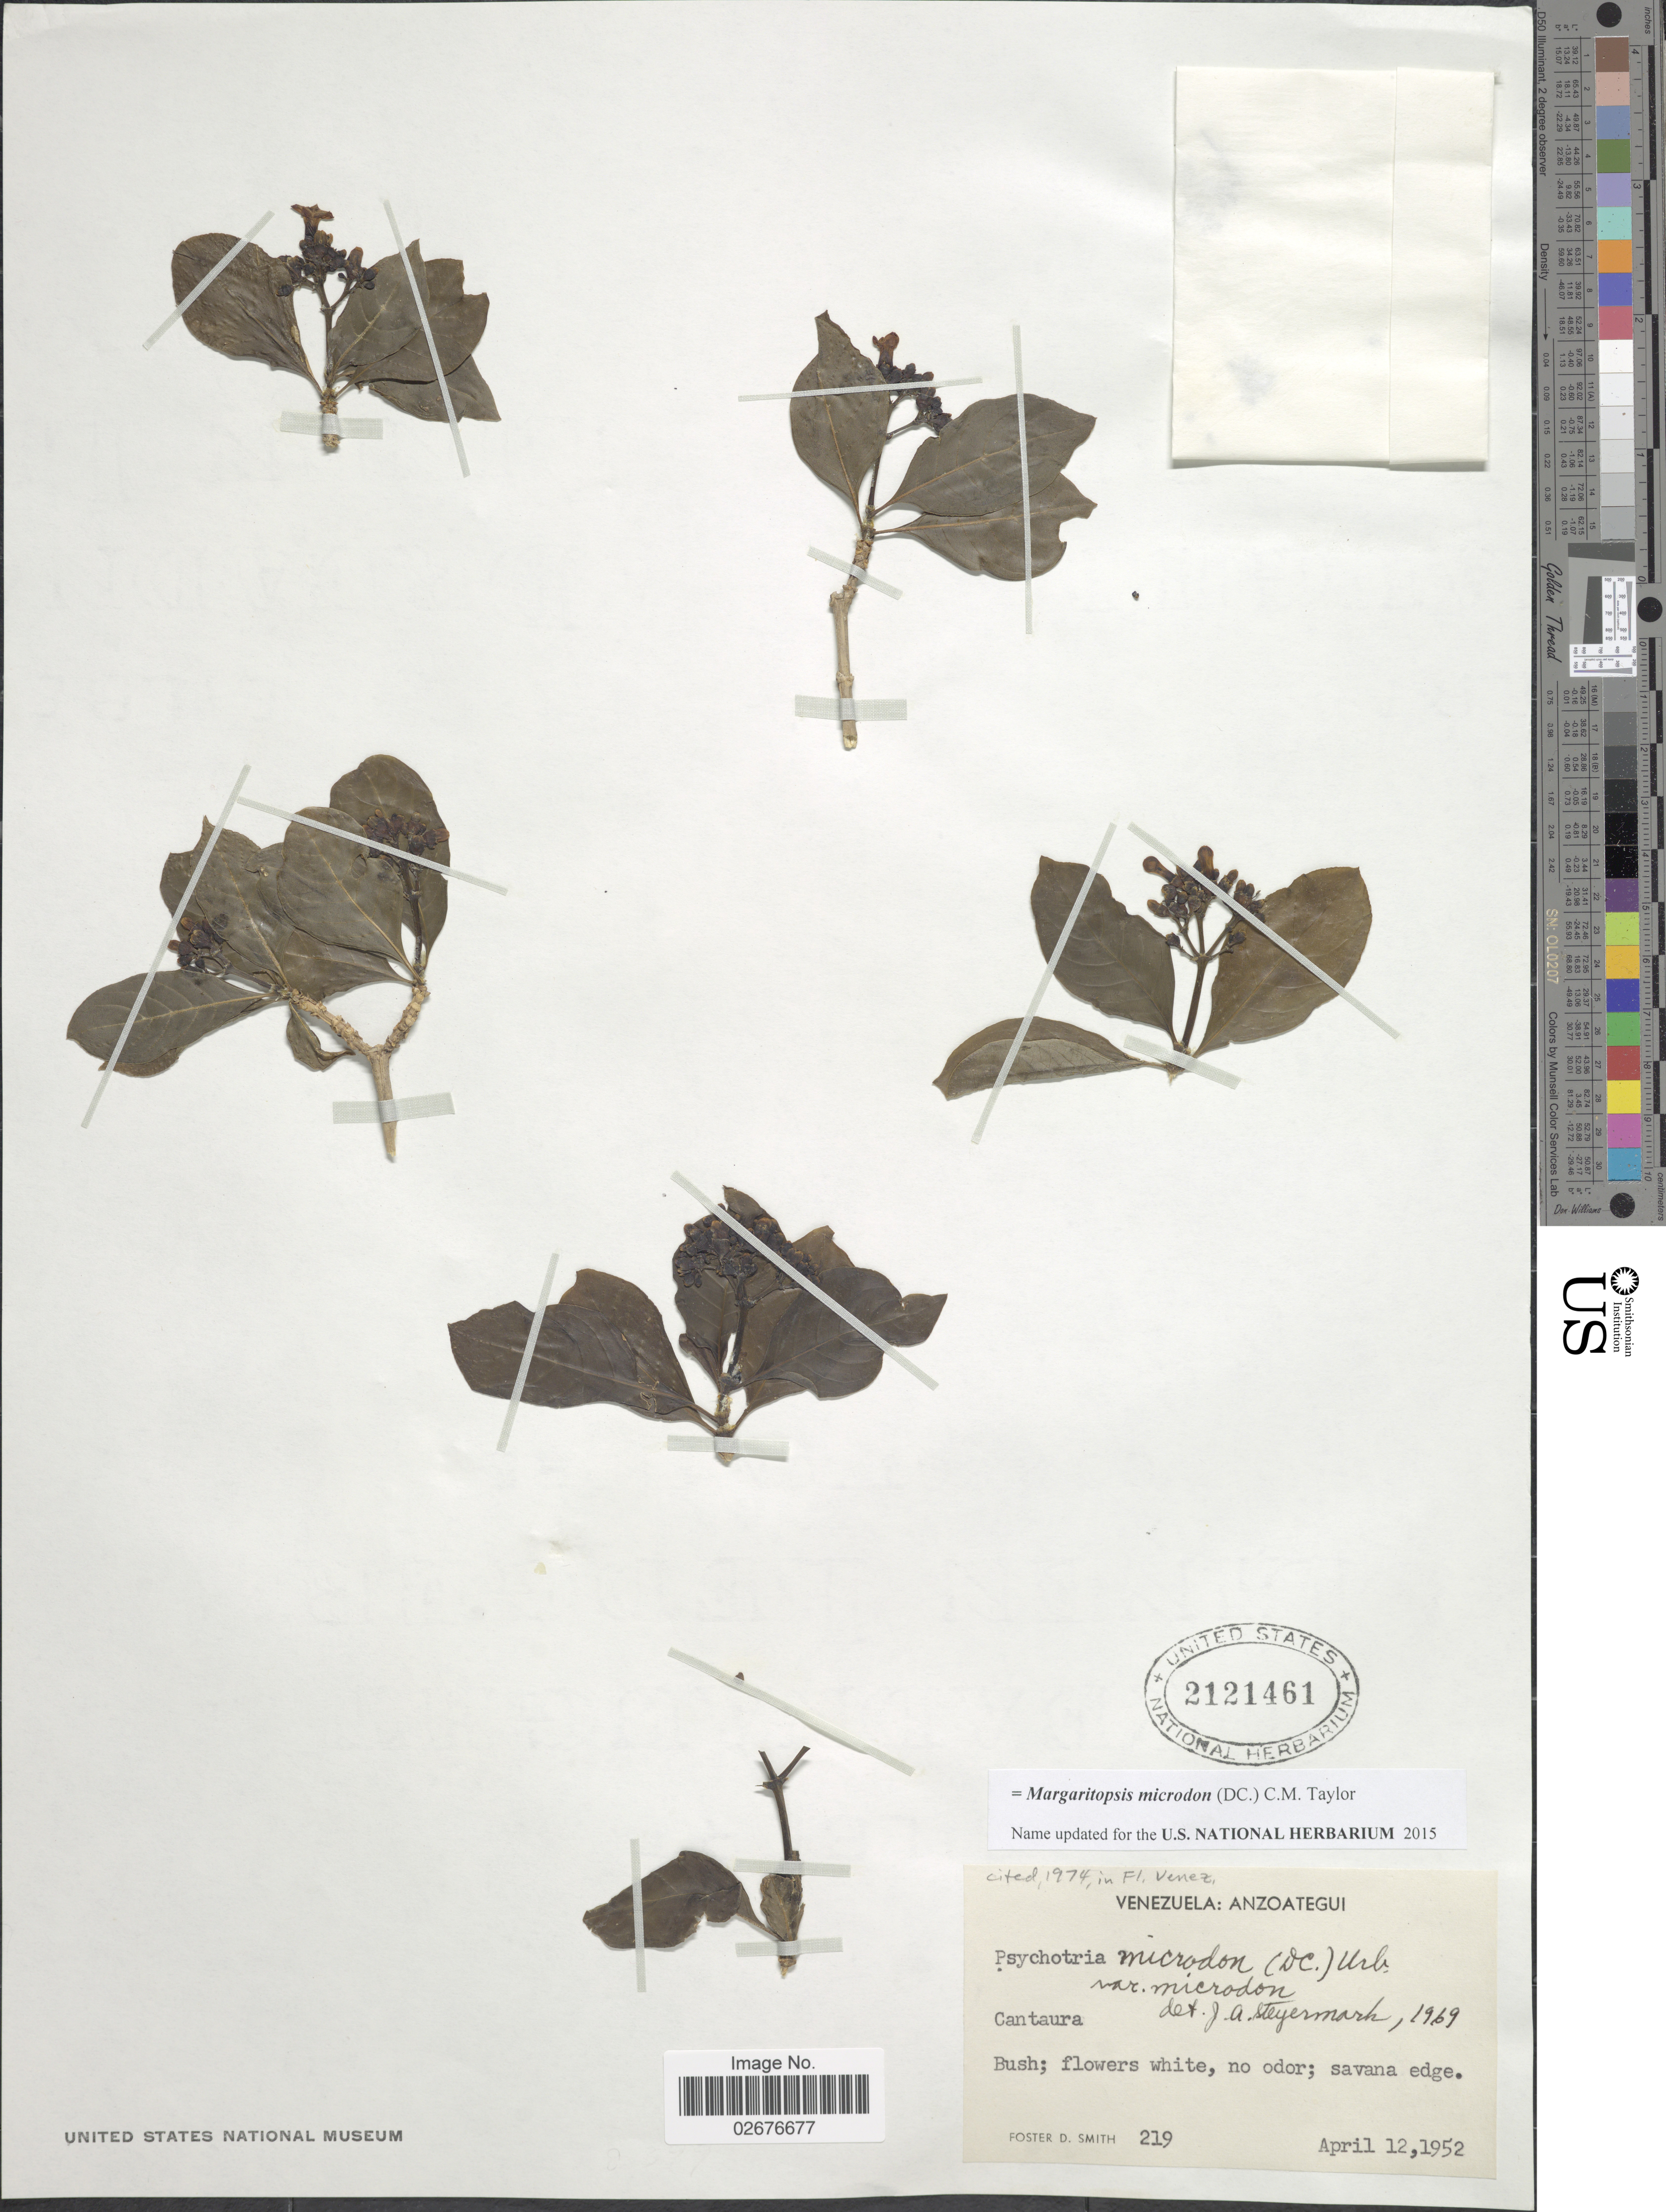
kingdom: Plantae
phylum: Tracheophyta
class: Magnoliopsida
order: Gentianales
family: Rubiaceae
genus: Margaritopsis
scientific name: Margaritopsis microdon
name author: (DC.) C.M. Taylor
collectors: F. Smith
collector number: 219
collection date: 1952-04-12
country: Venezuela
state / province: Anzoategui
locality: Cantaura, savana edge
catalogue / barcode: US 2121461